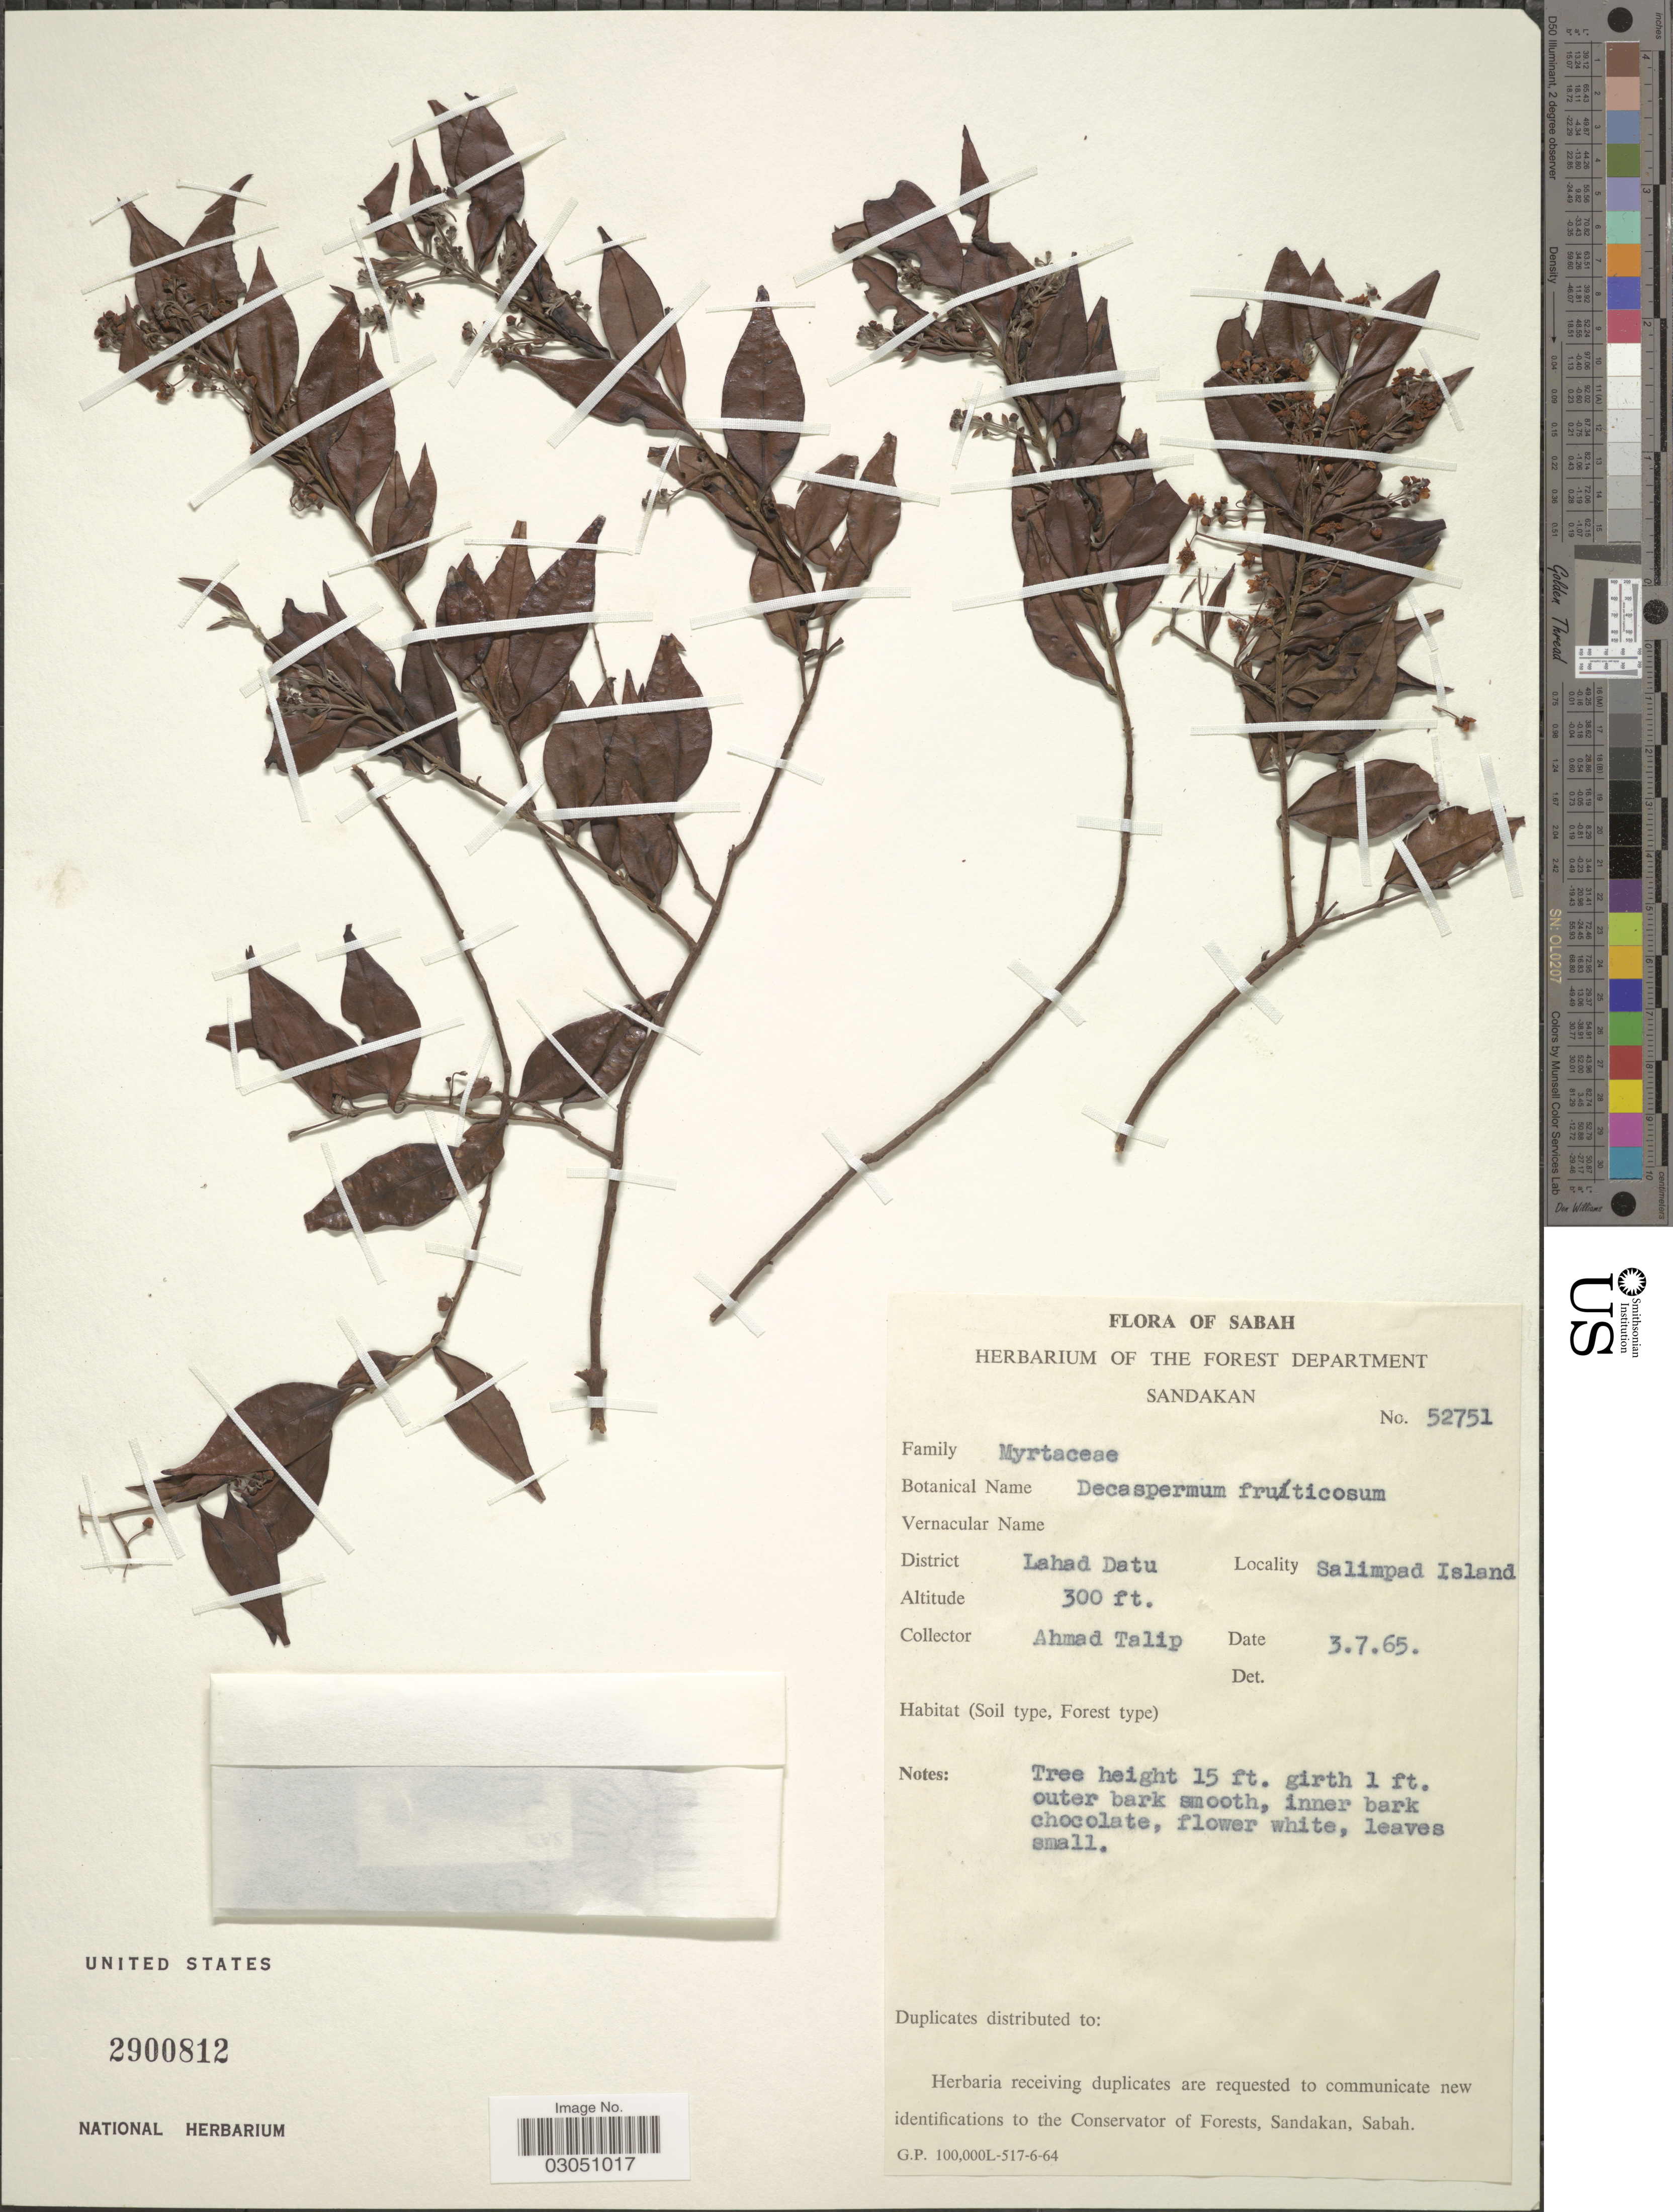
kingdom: Plantae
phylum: Tracheophyta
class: Magnoliopsida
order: Myrtales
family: Myrtaceae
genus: Decaspermum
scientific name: Decaspermum fruticosum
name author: J.R. Forst. & G. Forst.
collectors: A. Talip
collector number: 52751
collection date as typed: Transcribed d/m/y: 3/7/65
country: Malaysia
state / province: Sabah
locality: Disrtict Lahad Datu. Salimpad Island.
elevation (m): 91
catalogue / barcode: US 2900812